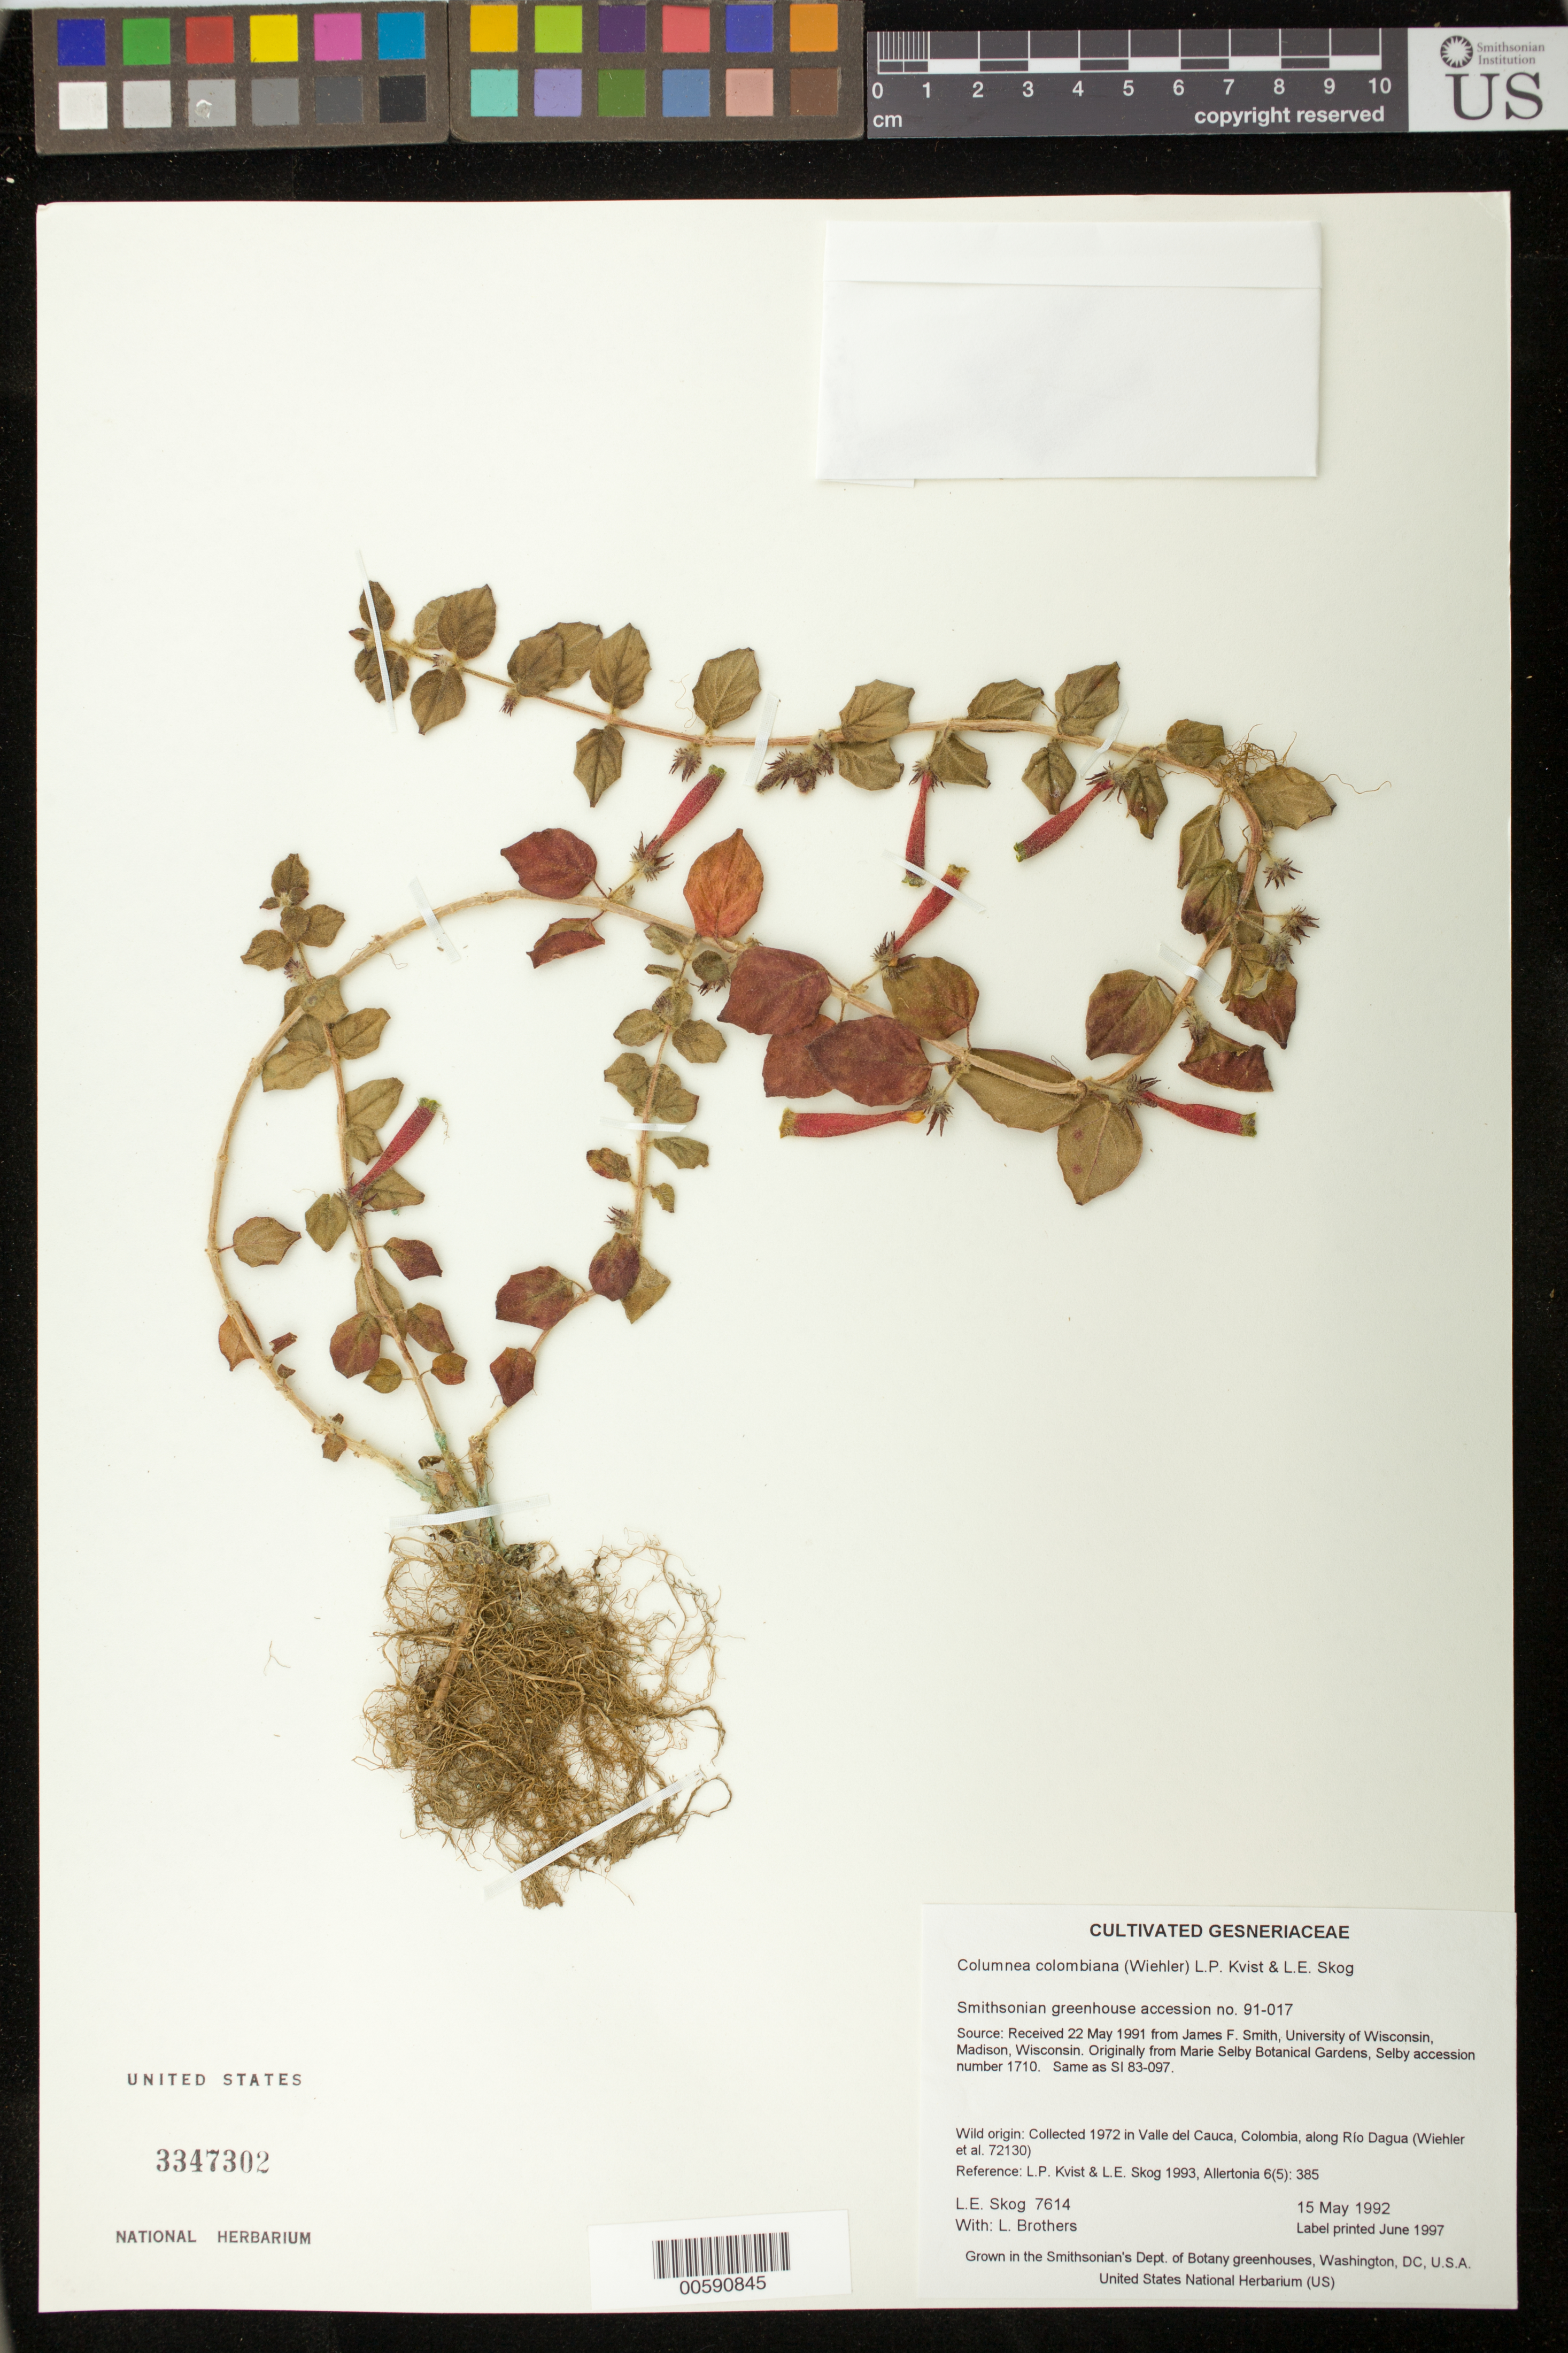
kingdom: Plantae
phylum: Tracheophyta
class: Magnoliopsida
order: Lamiales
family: Gesneriaceae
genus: Columnea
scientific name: Columnea colombiana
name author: (Wiehler) L.P. Kvist & L.E. Skog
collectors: L. E. Skog & L. Brothers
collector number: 7614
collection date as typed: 15 May 1992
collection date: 1992-05-15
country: Colombia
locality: Grown in the Smithsonian's Dept. of Botany greenhouses, Washington, DC, U.S.A.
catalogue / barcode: US 3347302